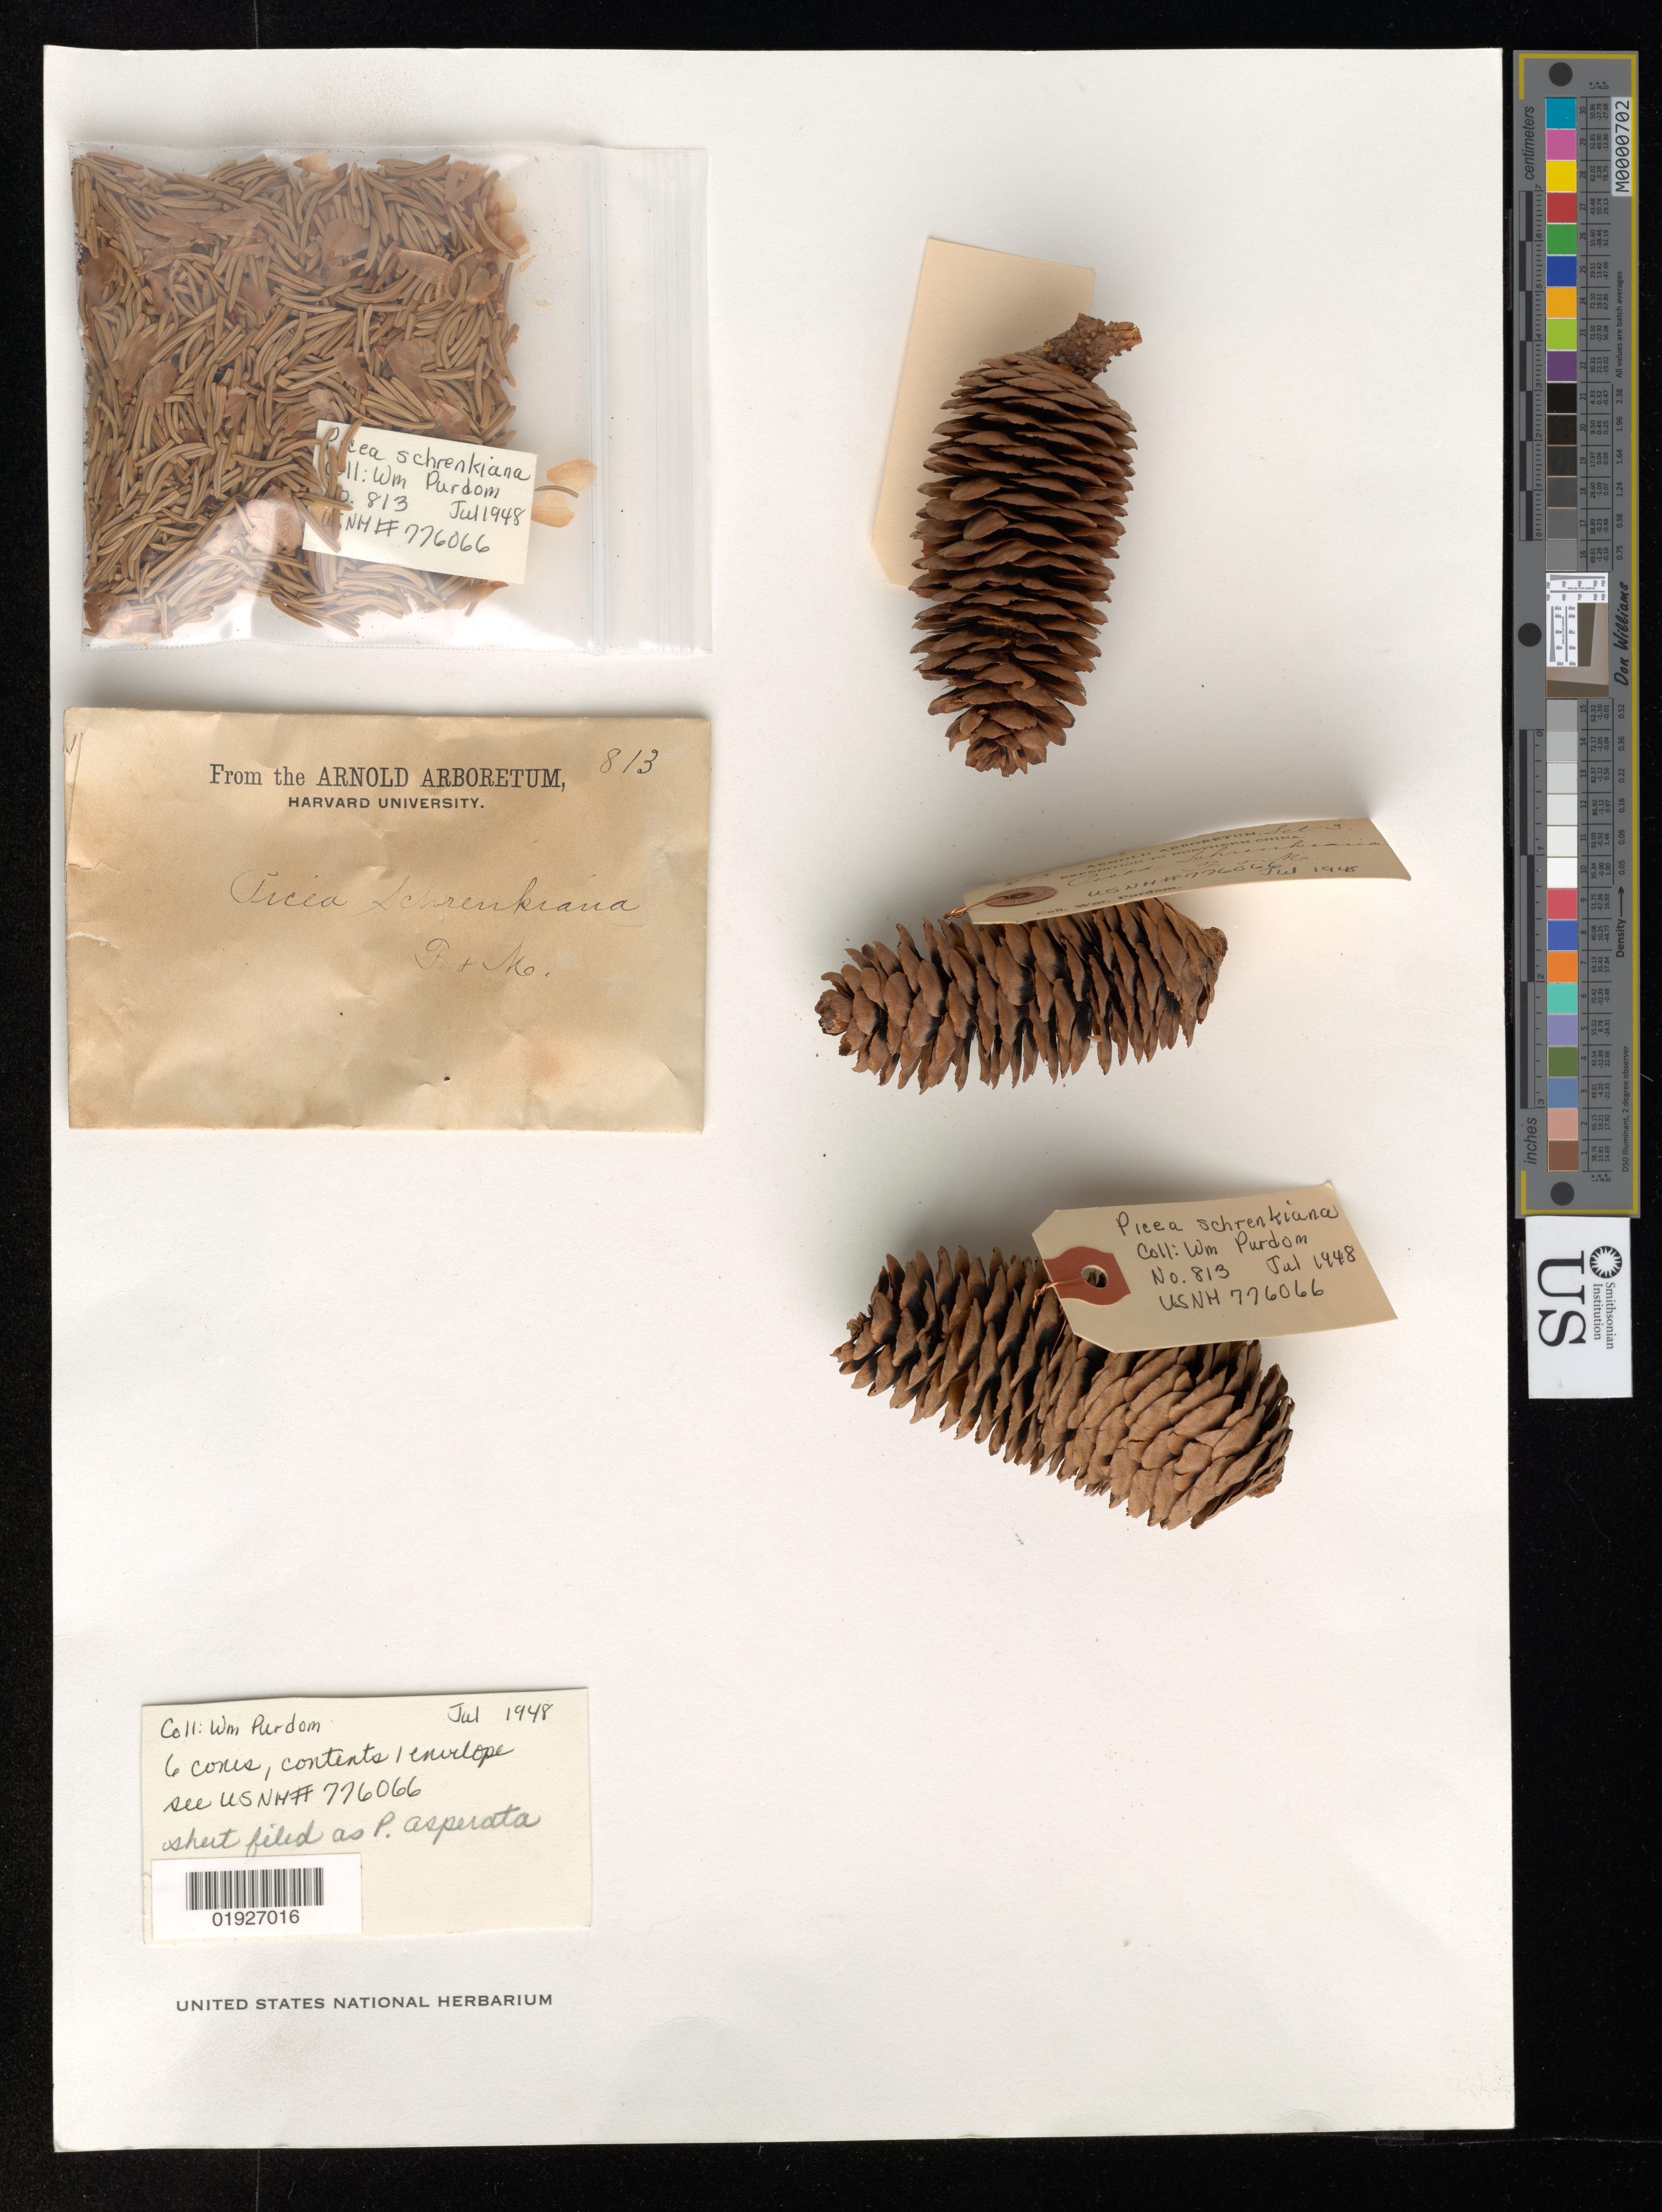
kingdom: Plantae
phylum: Tracheophyta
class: Pinopsida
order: Pinales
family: Pinaceae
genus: Picea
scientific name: Picea schrenkiana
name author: Fisch. & C.A. Mey.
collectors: W. Purdom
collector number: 813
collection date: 1948-07-08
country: China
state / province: Gansu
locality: Kansu